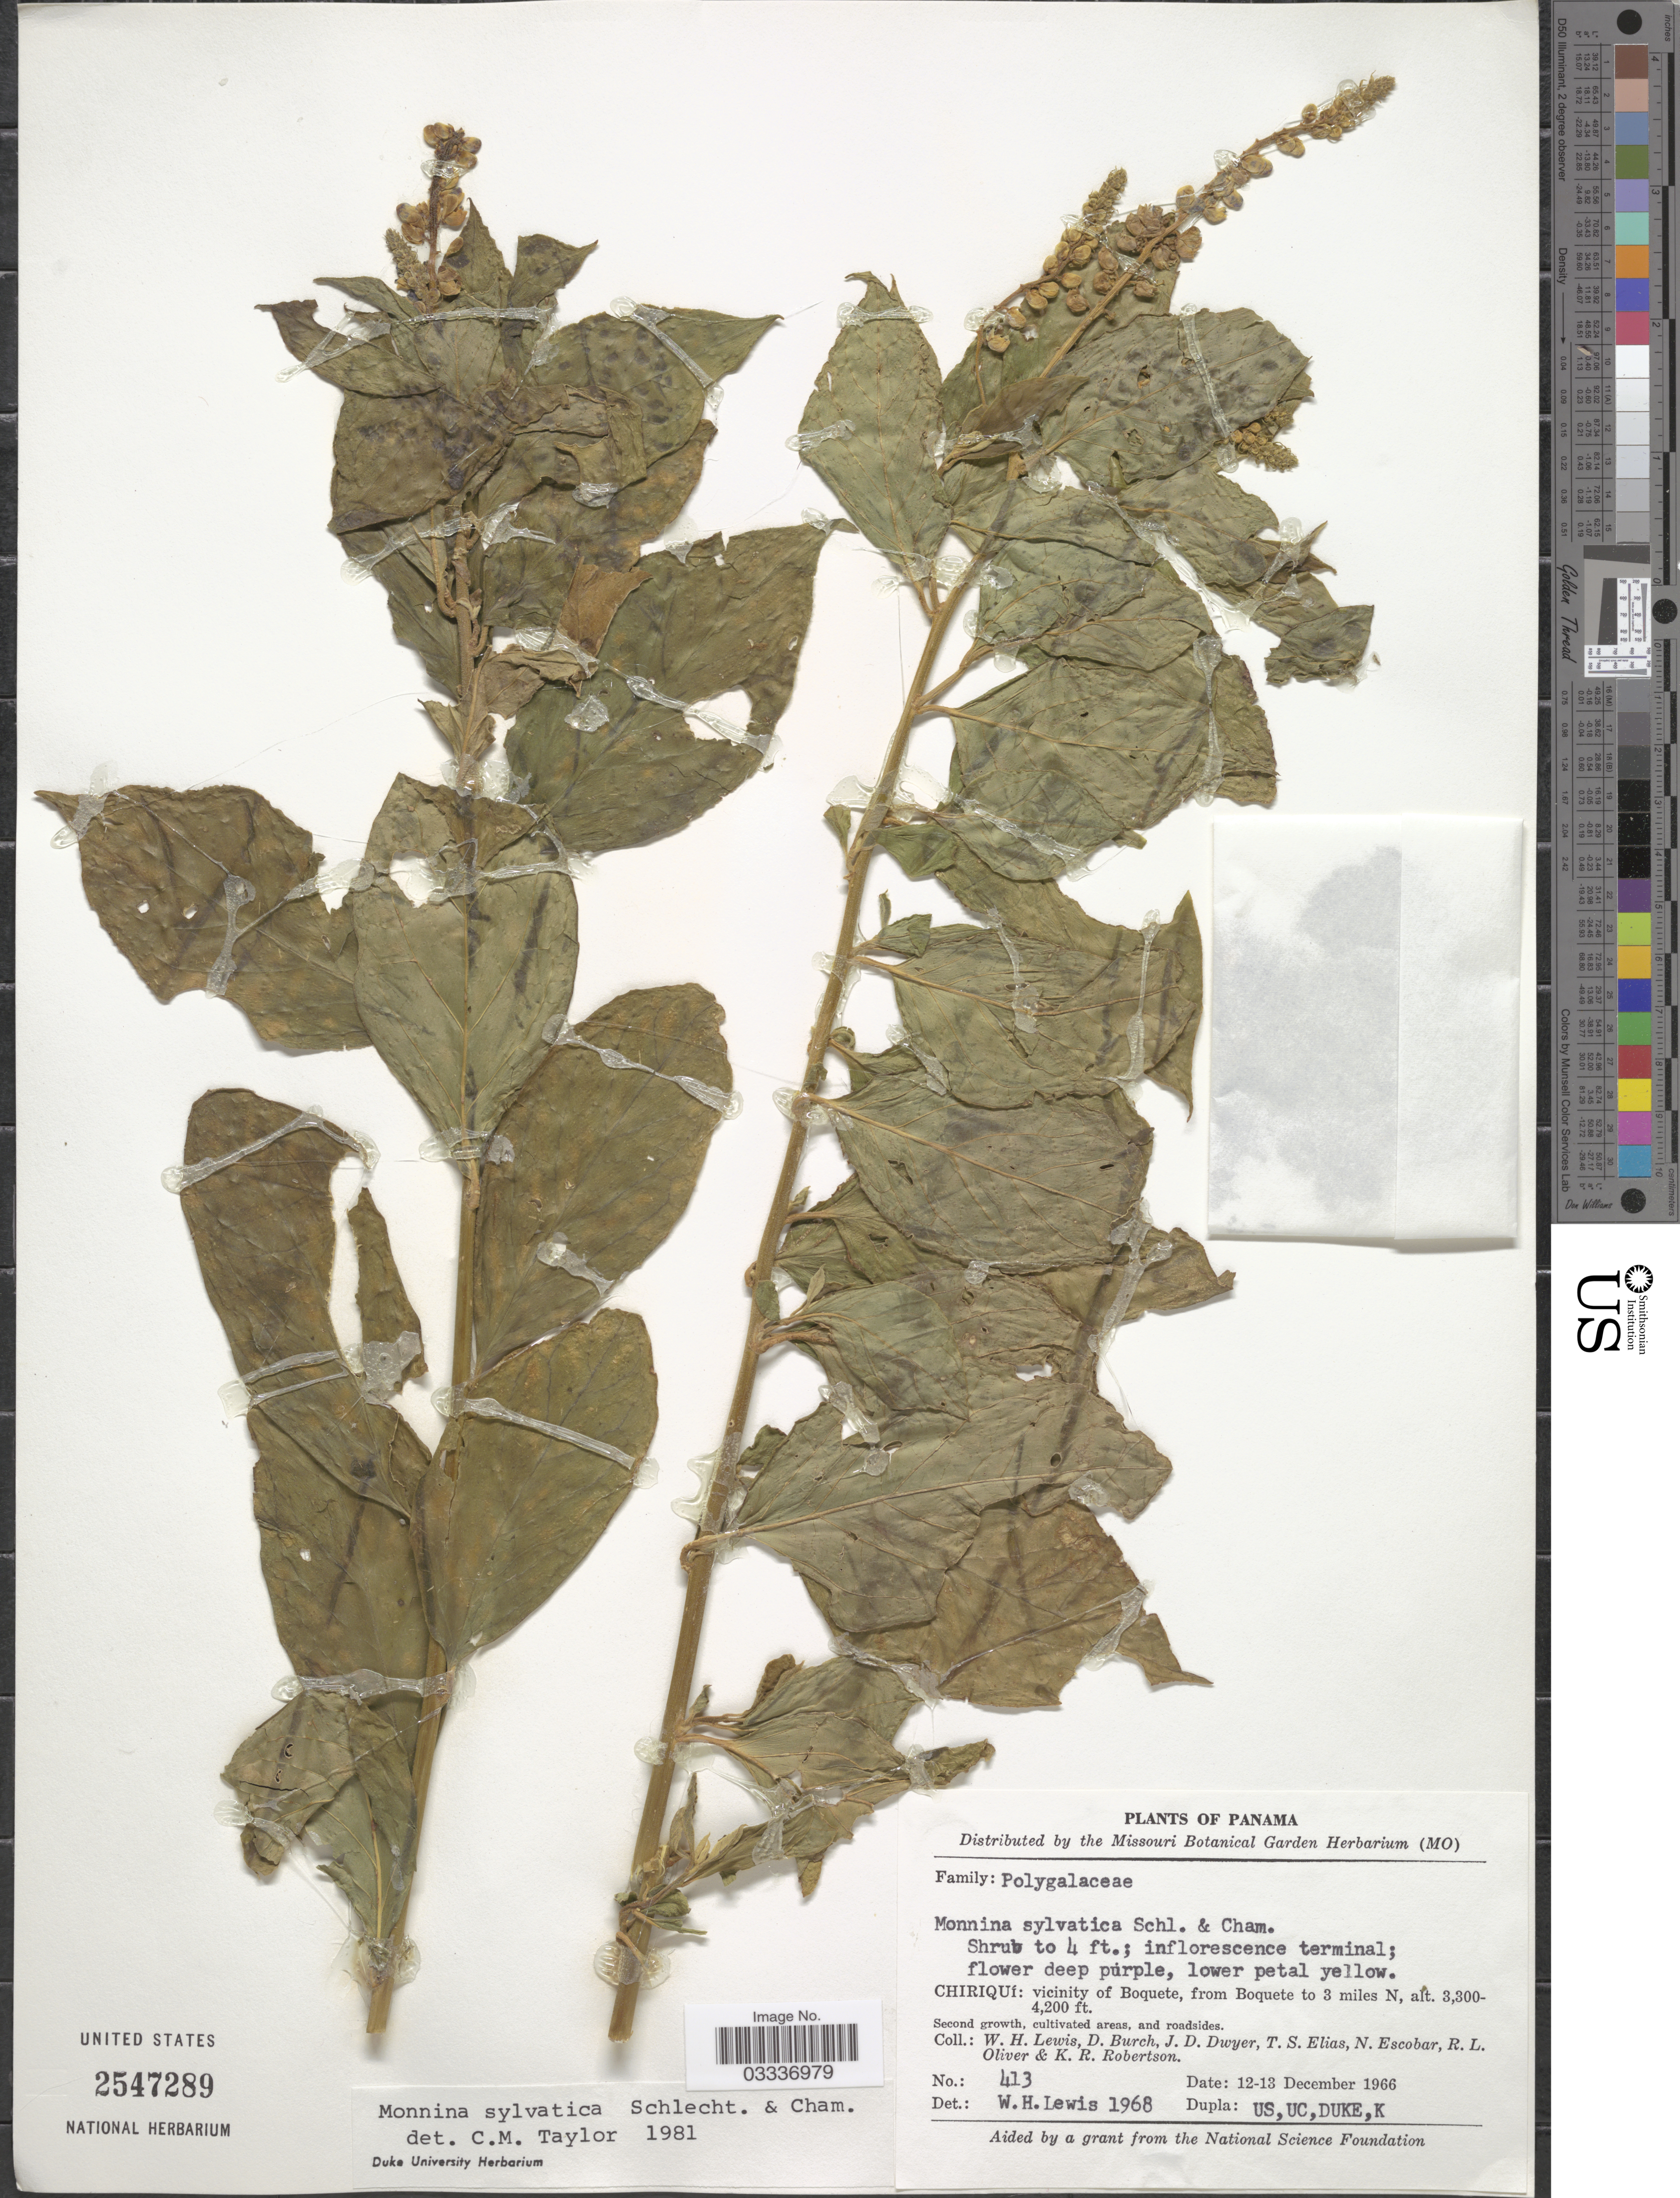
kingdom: Plantae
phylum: Tracheophyta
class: Magnoliopsida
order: Fabales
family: Polygalaceae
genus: Monnina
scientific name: Monnina sylvatica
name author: Schltdl. & Cham.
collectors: W. H. Lewis, D. Burch, J. D. Dwyer, T. S. Elias & et al.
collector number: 413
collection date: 1966-12-12/1966-12-13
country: Panama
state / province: Chiriqui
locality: Vicinity of Boquete, from Boquete to 3 miles N.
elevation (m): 1006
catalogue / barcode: US 2547289